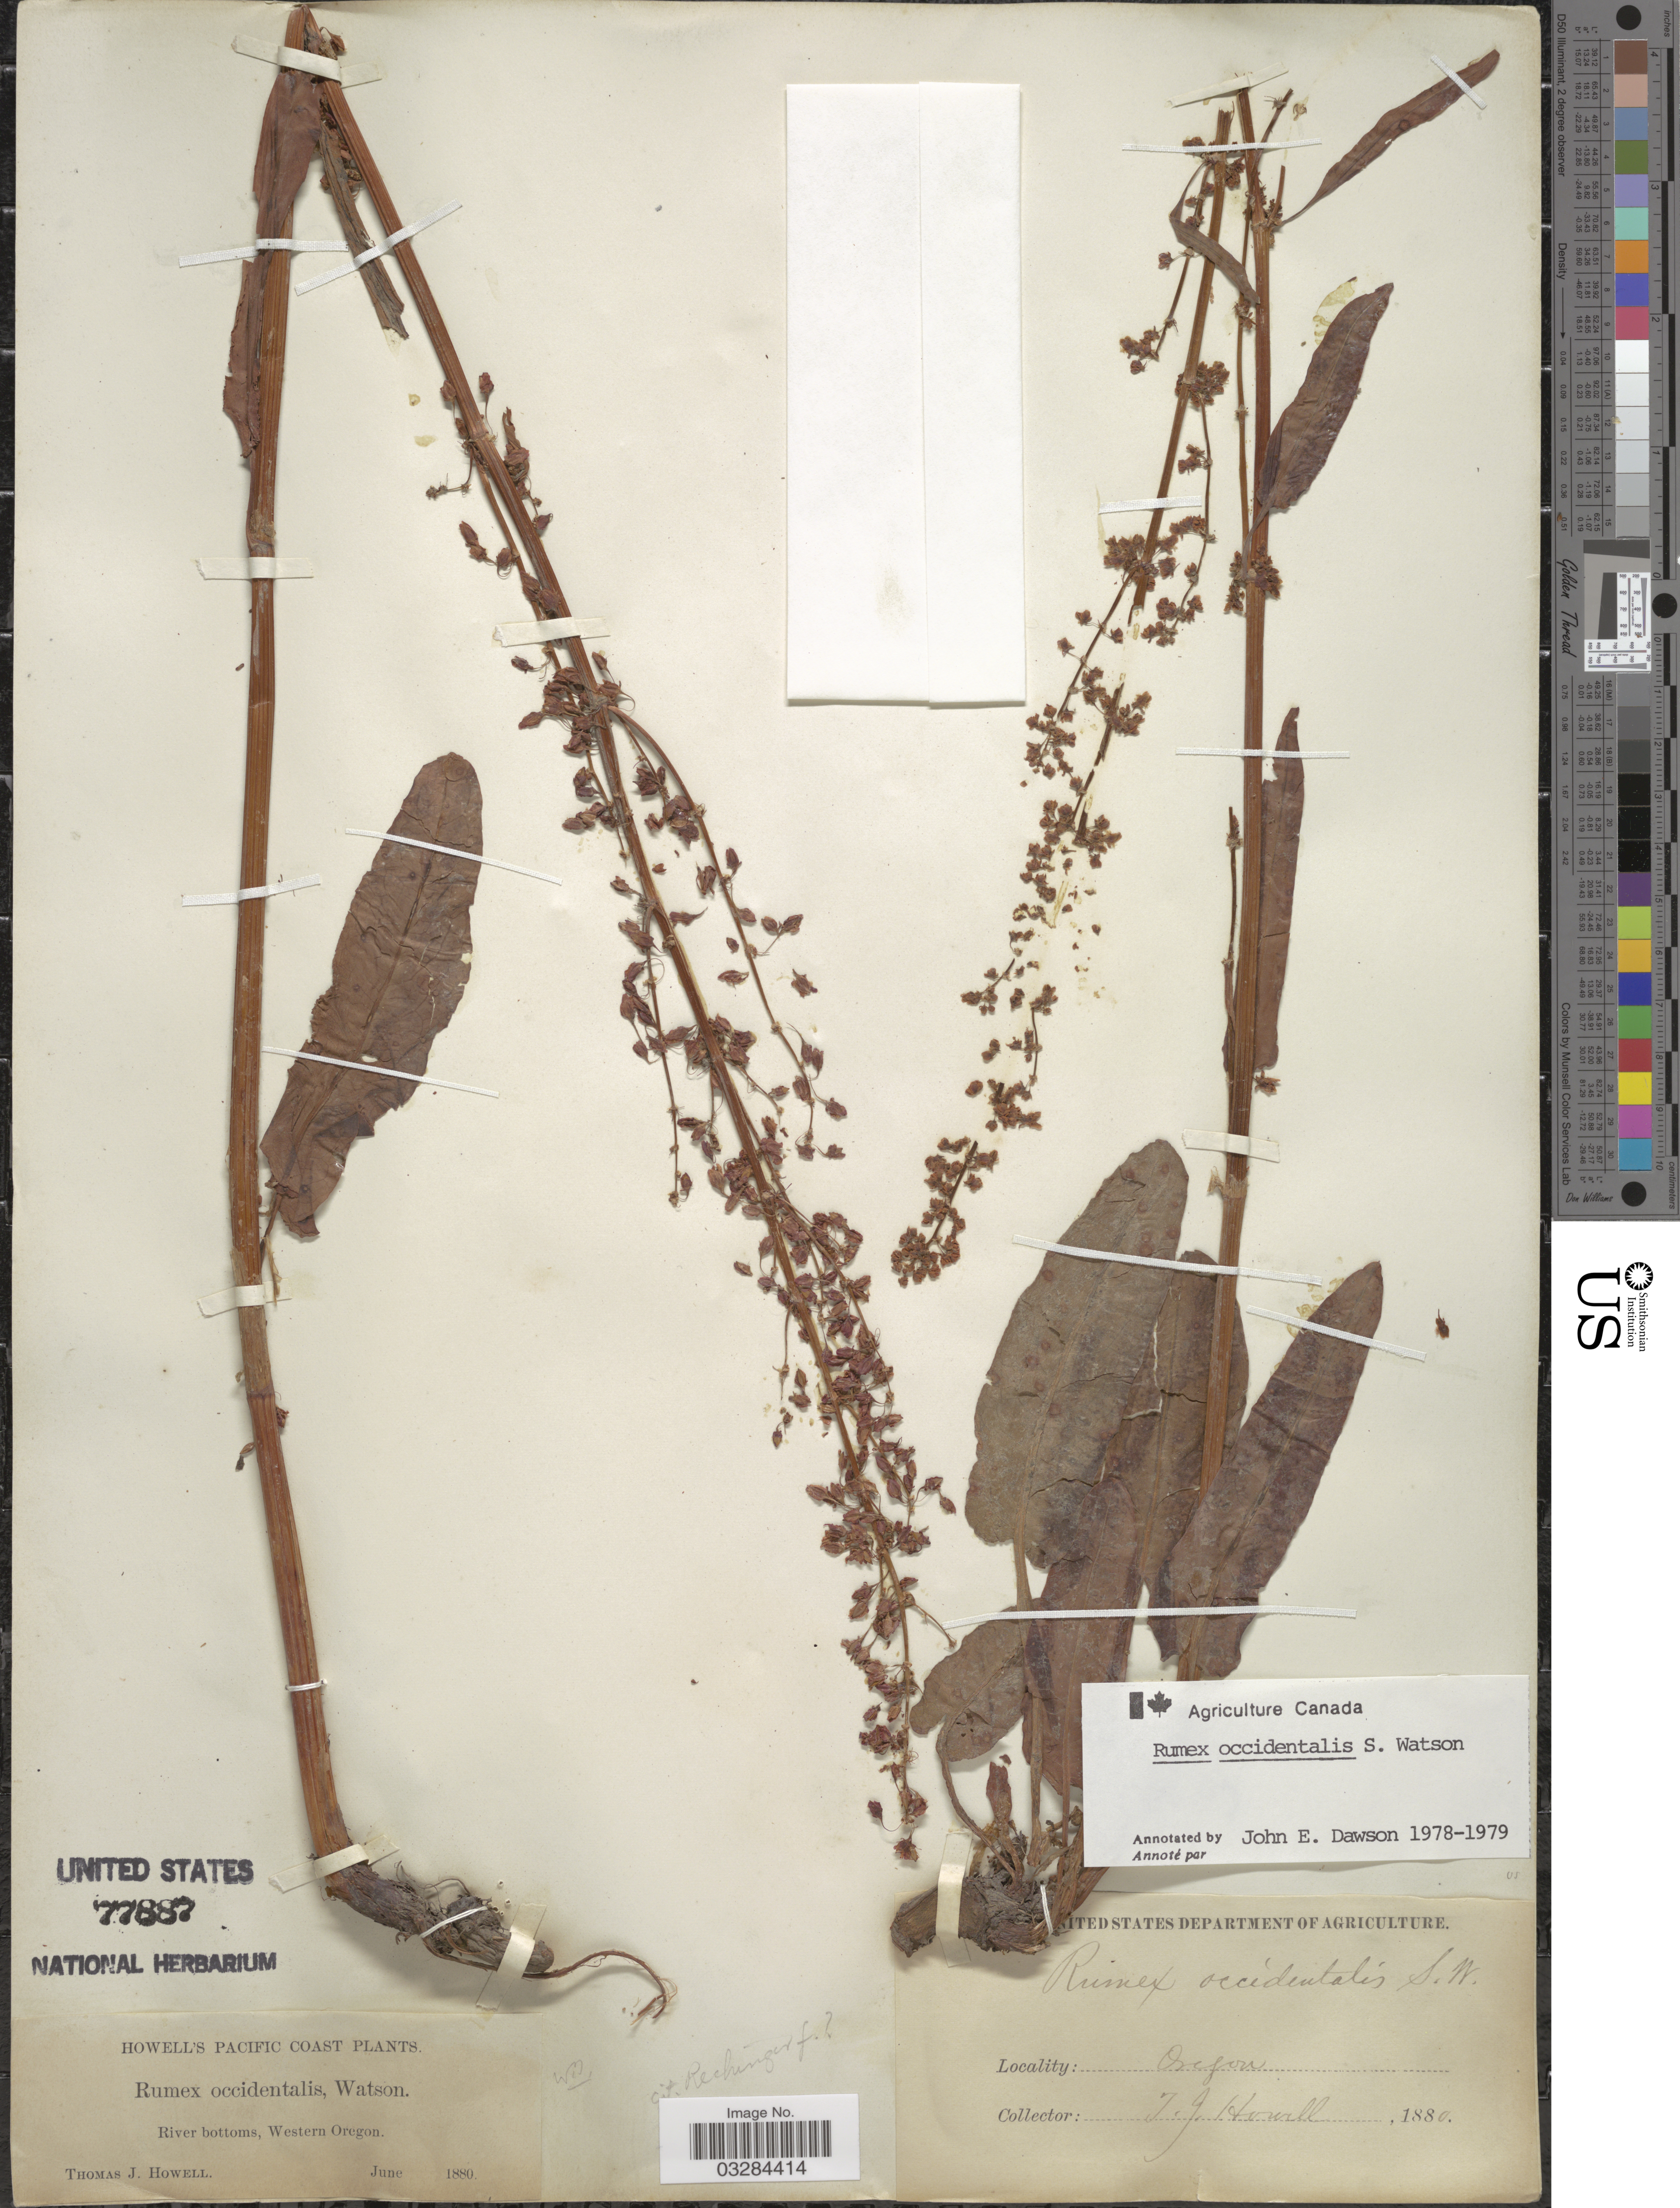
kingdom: Plantae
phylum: Tracheophyta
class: Magnoliopsida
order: Caryophyllales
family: Polygonaceae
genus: Rumex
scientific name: Rumex occidentalis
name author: S. Watson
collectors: T. J. Howell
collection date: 1880-06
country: United States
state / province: Oregon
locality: Howell's Pacific Coast. River bottoms, Western Oregon.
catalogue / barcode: US 77887